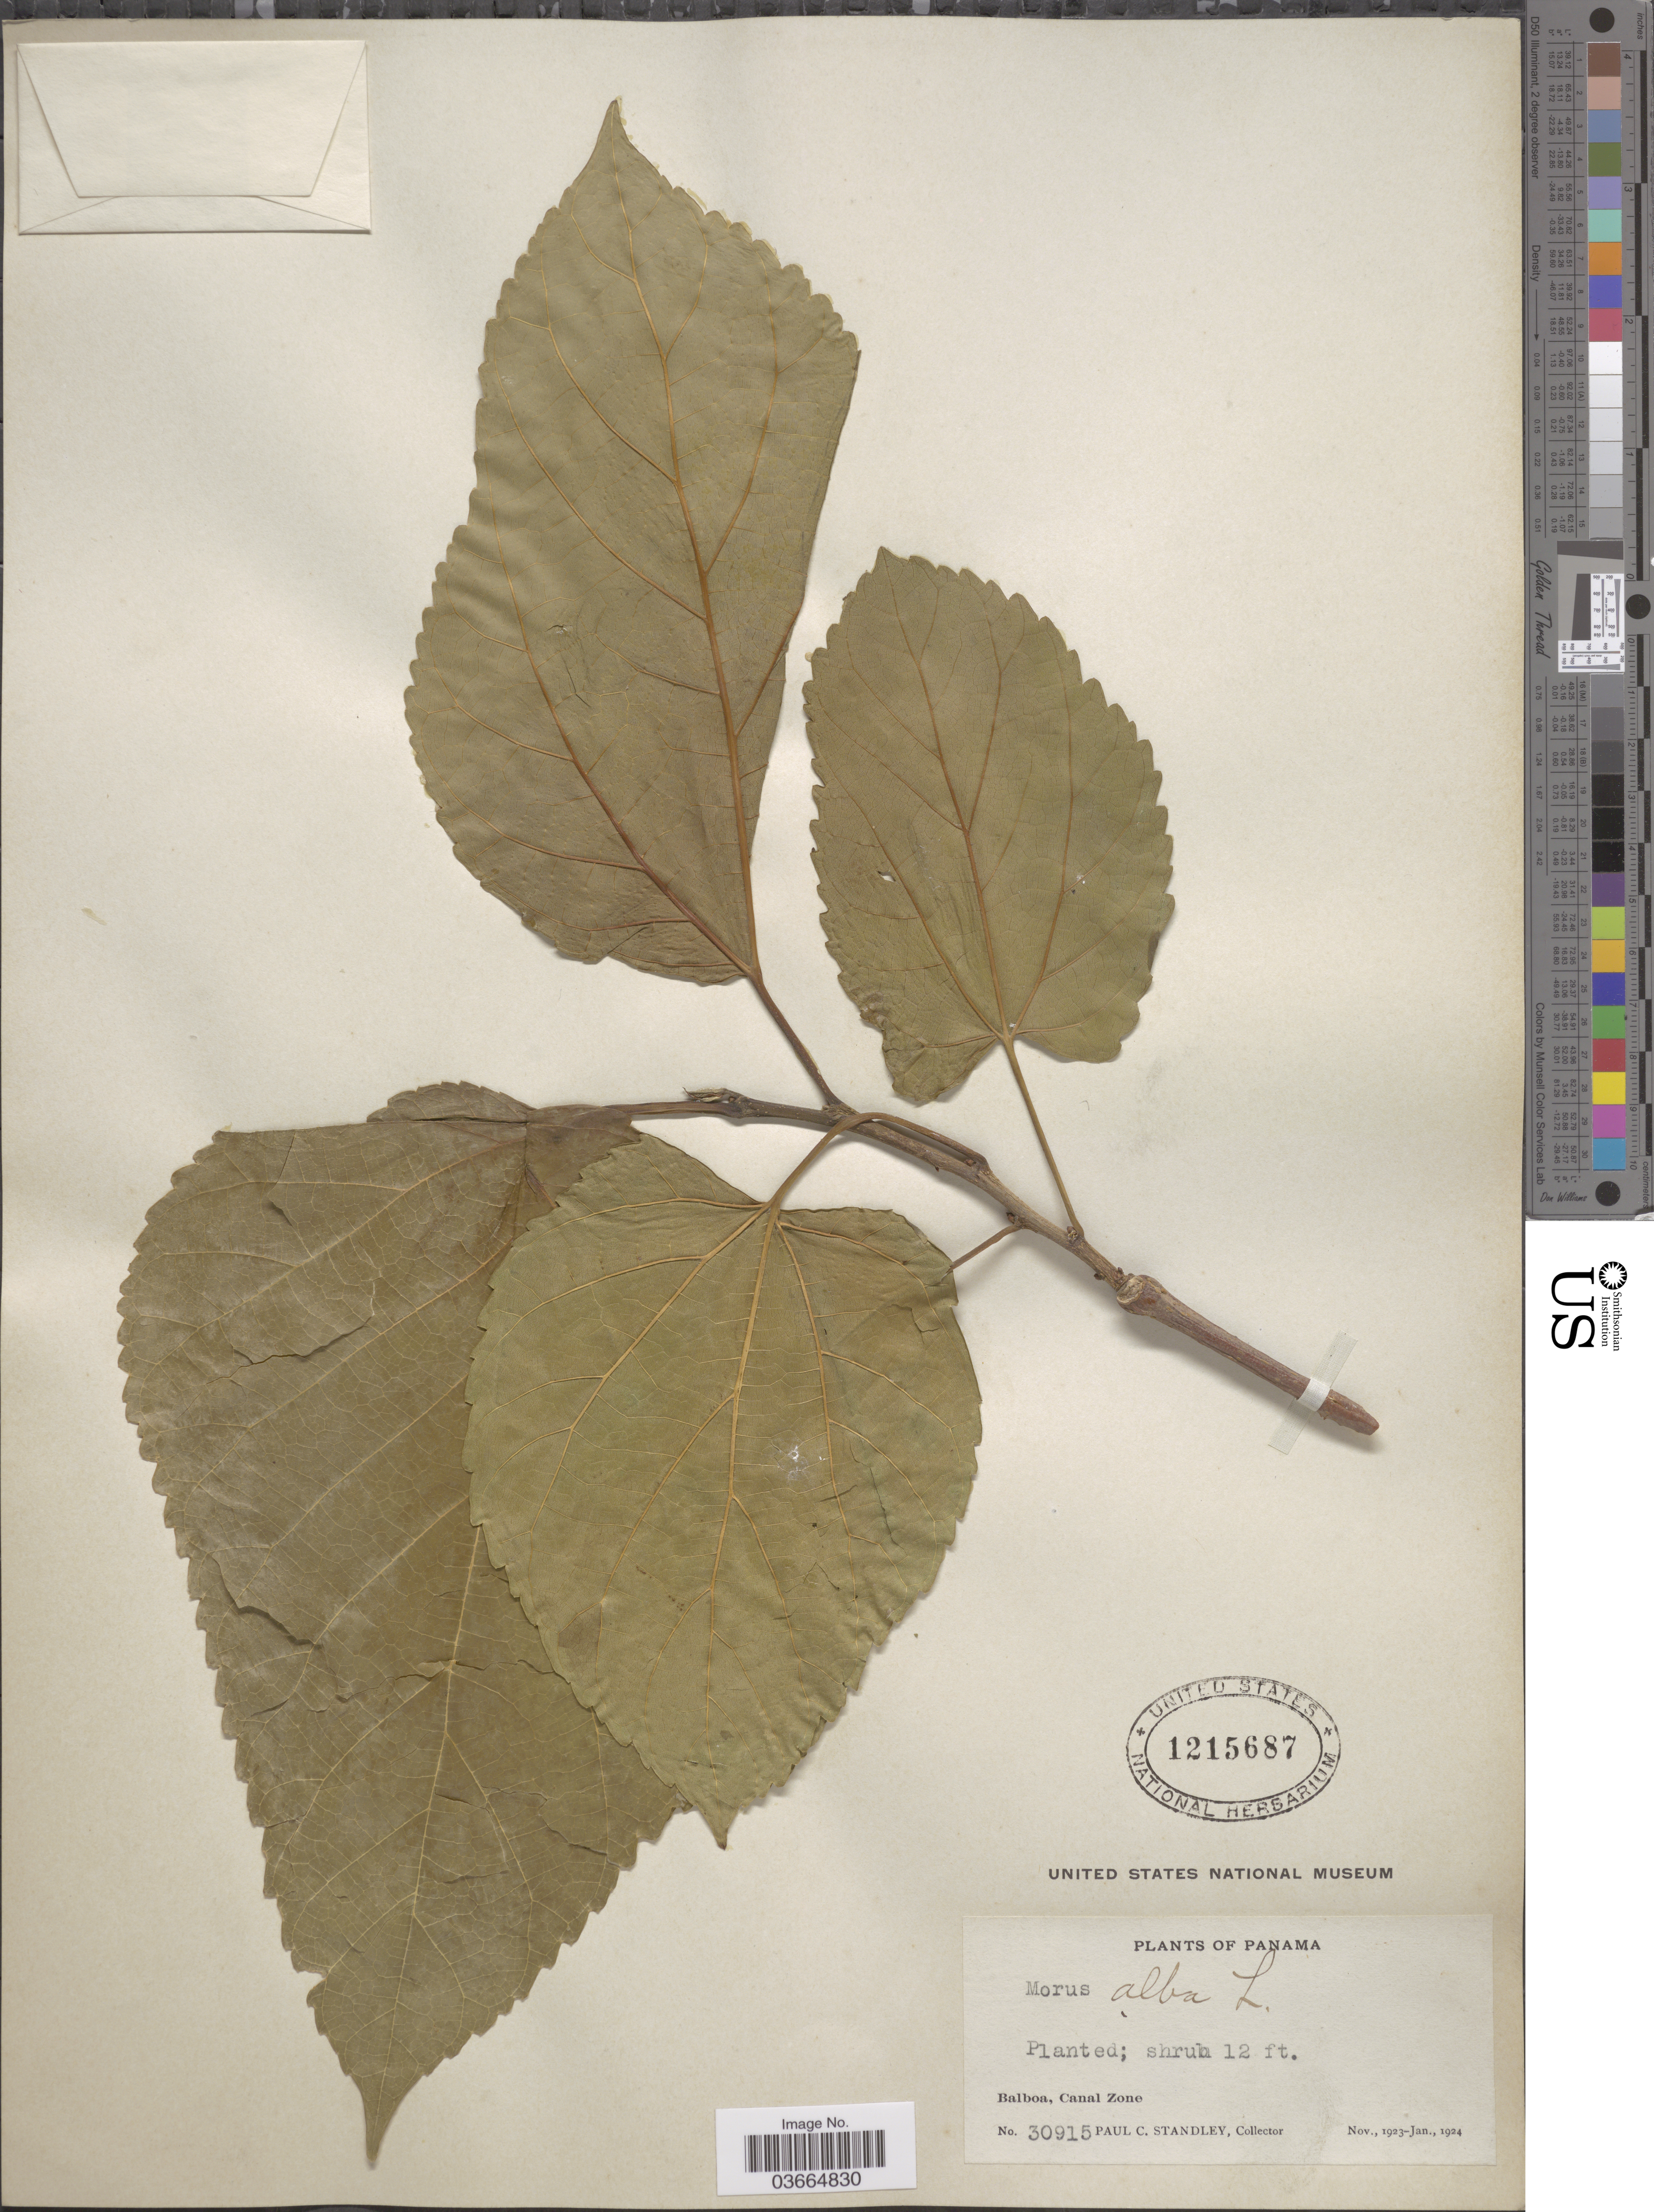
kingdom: Plantae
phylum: Tracheophyta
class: Magnoliopsida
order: Rosales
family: Moraceae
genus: Morus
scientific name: Morus alba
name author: L.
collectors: P. C. Standley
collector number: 30915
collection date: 1923-11/1924-01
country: Panama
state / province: Colón / Panamá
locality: Balboa, Canal Zone.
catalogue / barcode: US 1215687